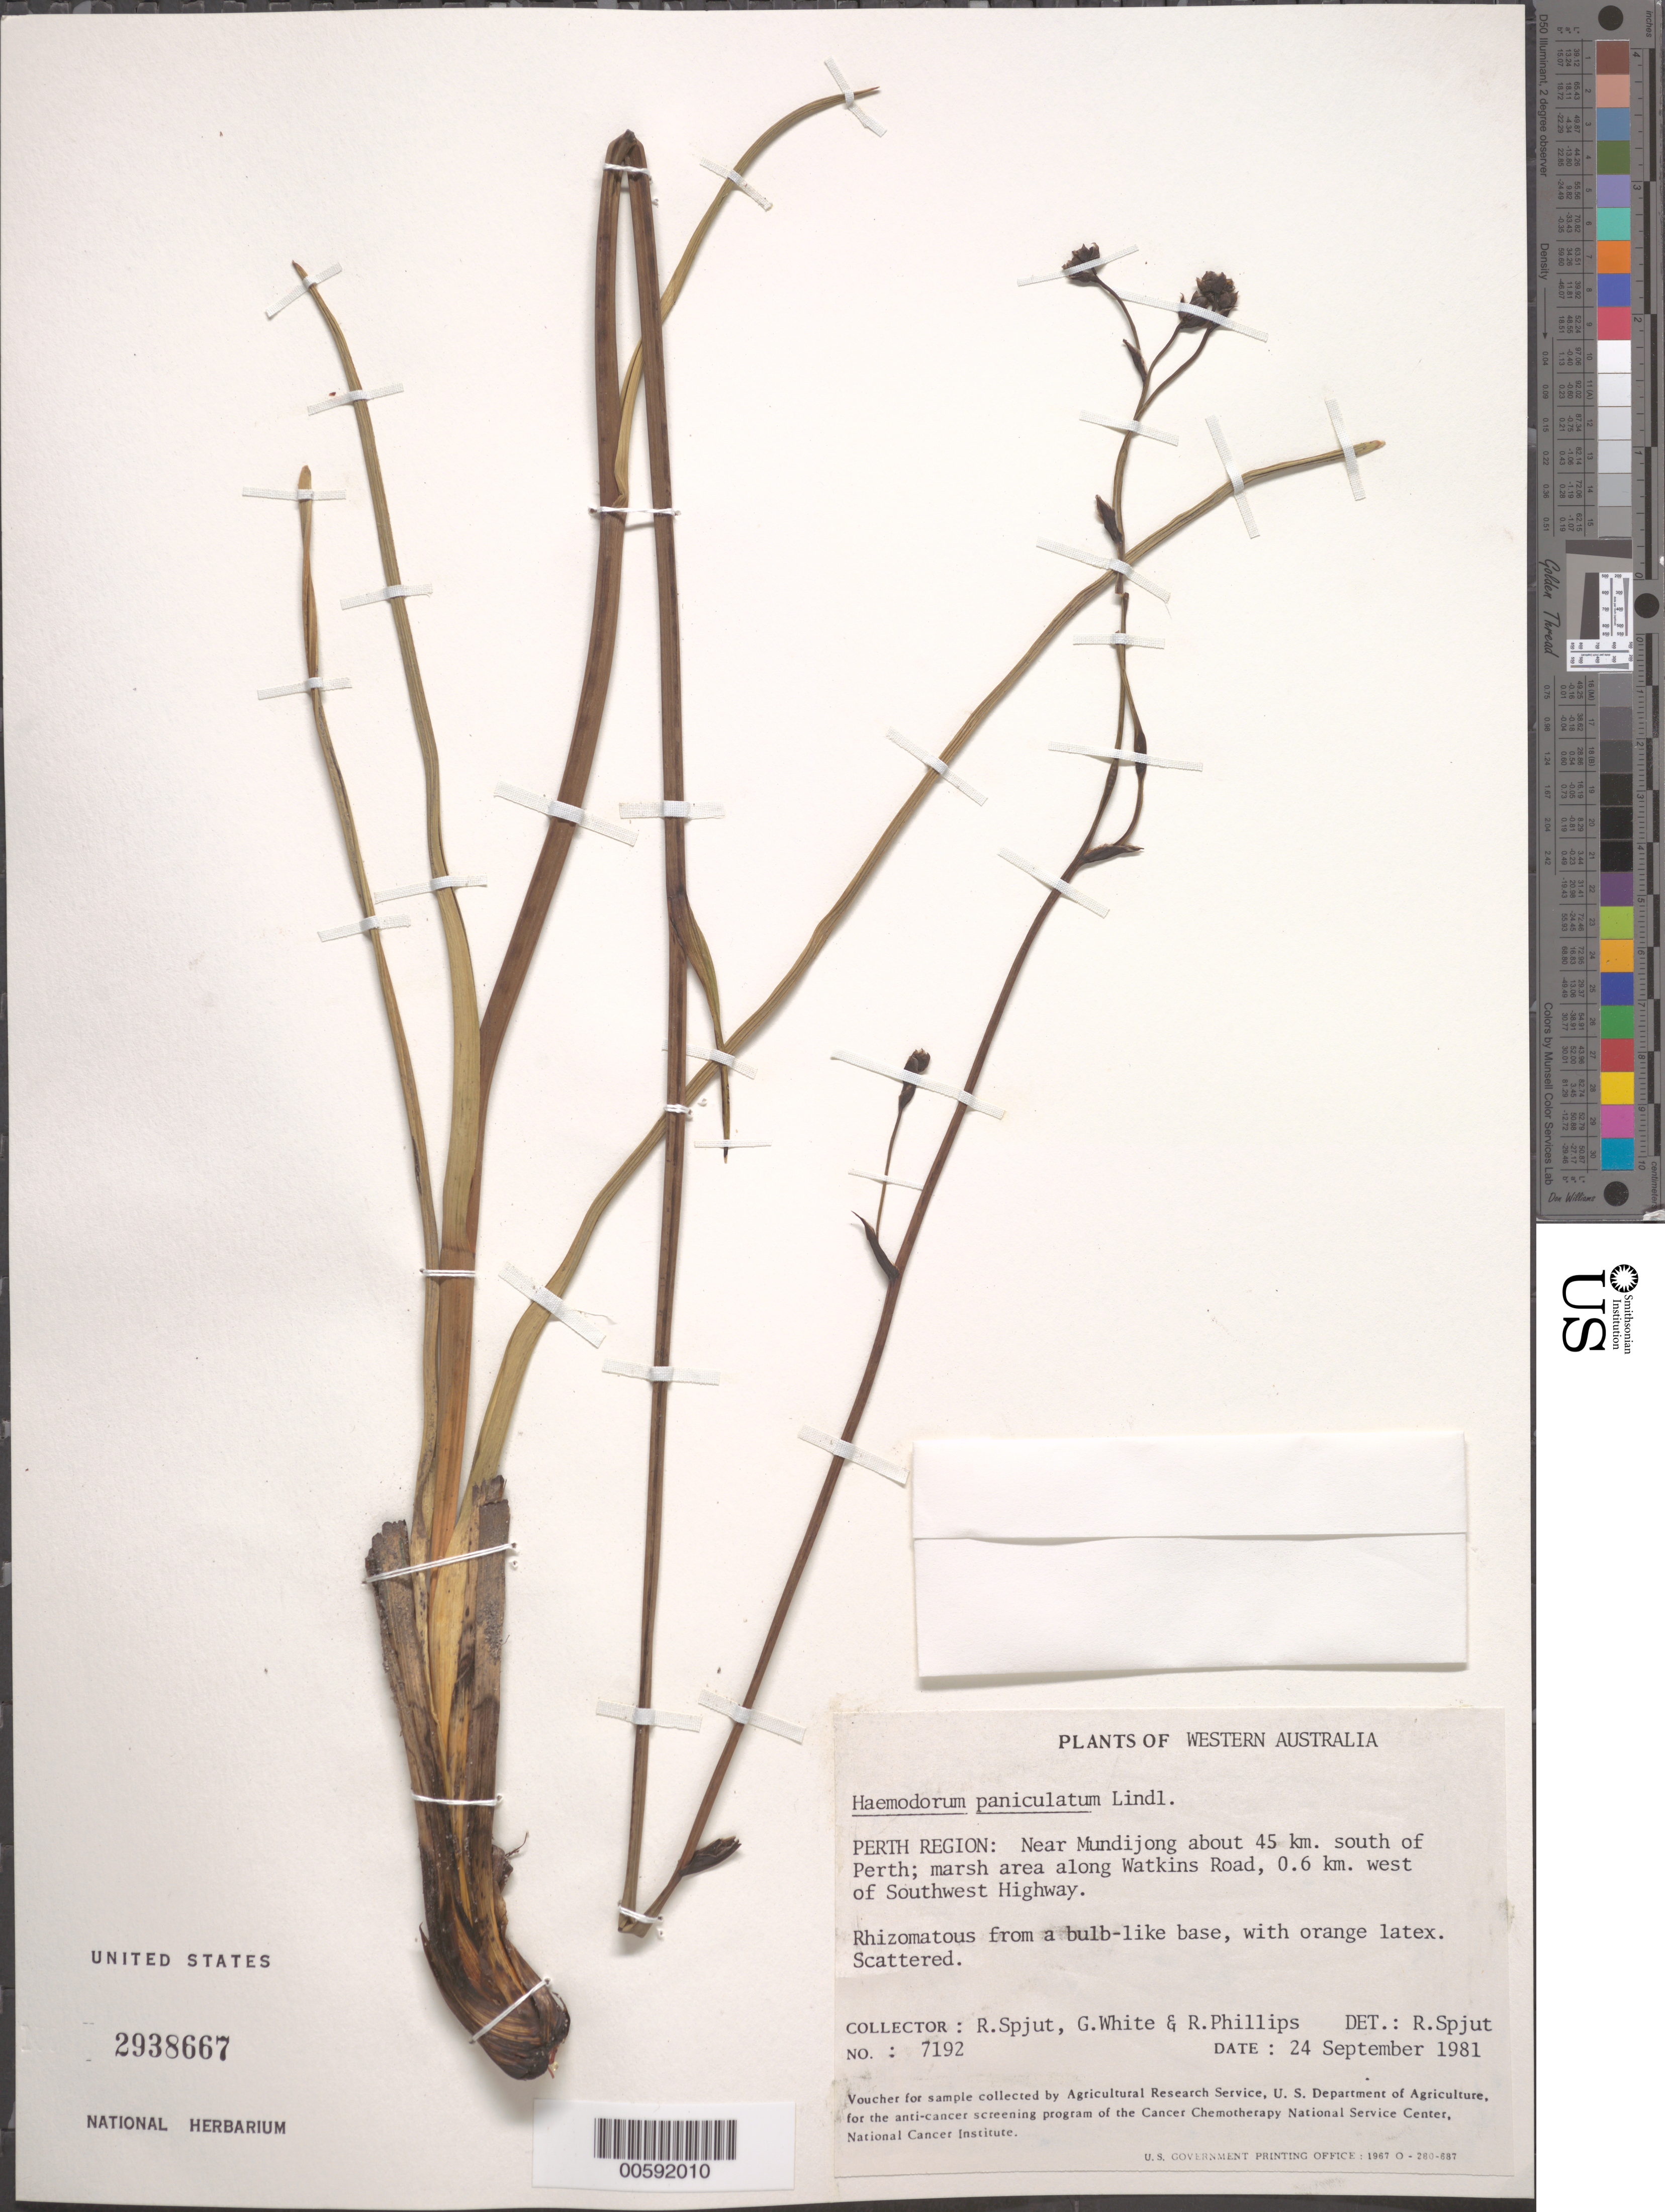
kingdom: Plantae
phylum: Tracheophyta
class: Liliopsida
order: Commelinales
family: Haemodoraceae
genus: Haemodorum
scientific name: Haemodorum paniculatum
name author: Lindl.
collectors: R. Spjut, G. White & R. Phillips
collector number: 7192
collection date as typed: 24 Sep 1981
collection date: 1981-09-24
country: Australia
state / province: Western Australia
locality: Perth Region, near Mundijong, S of Perth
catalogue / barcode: US 2938667